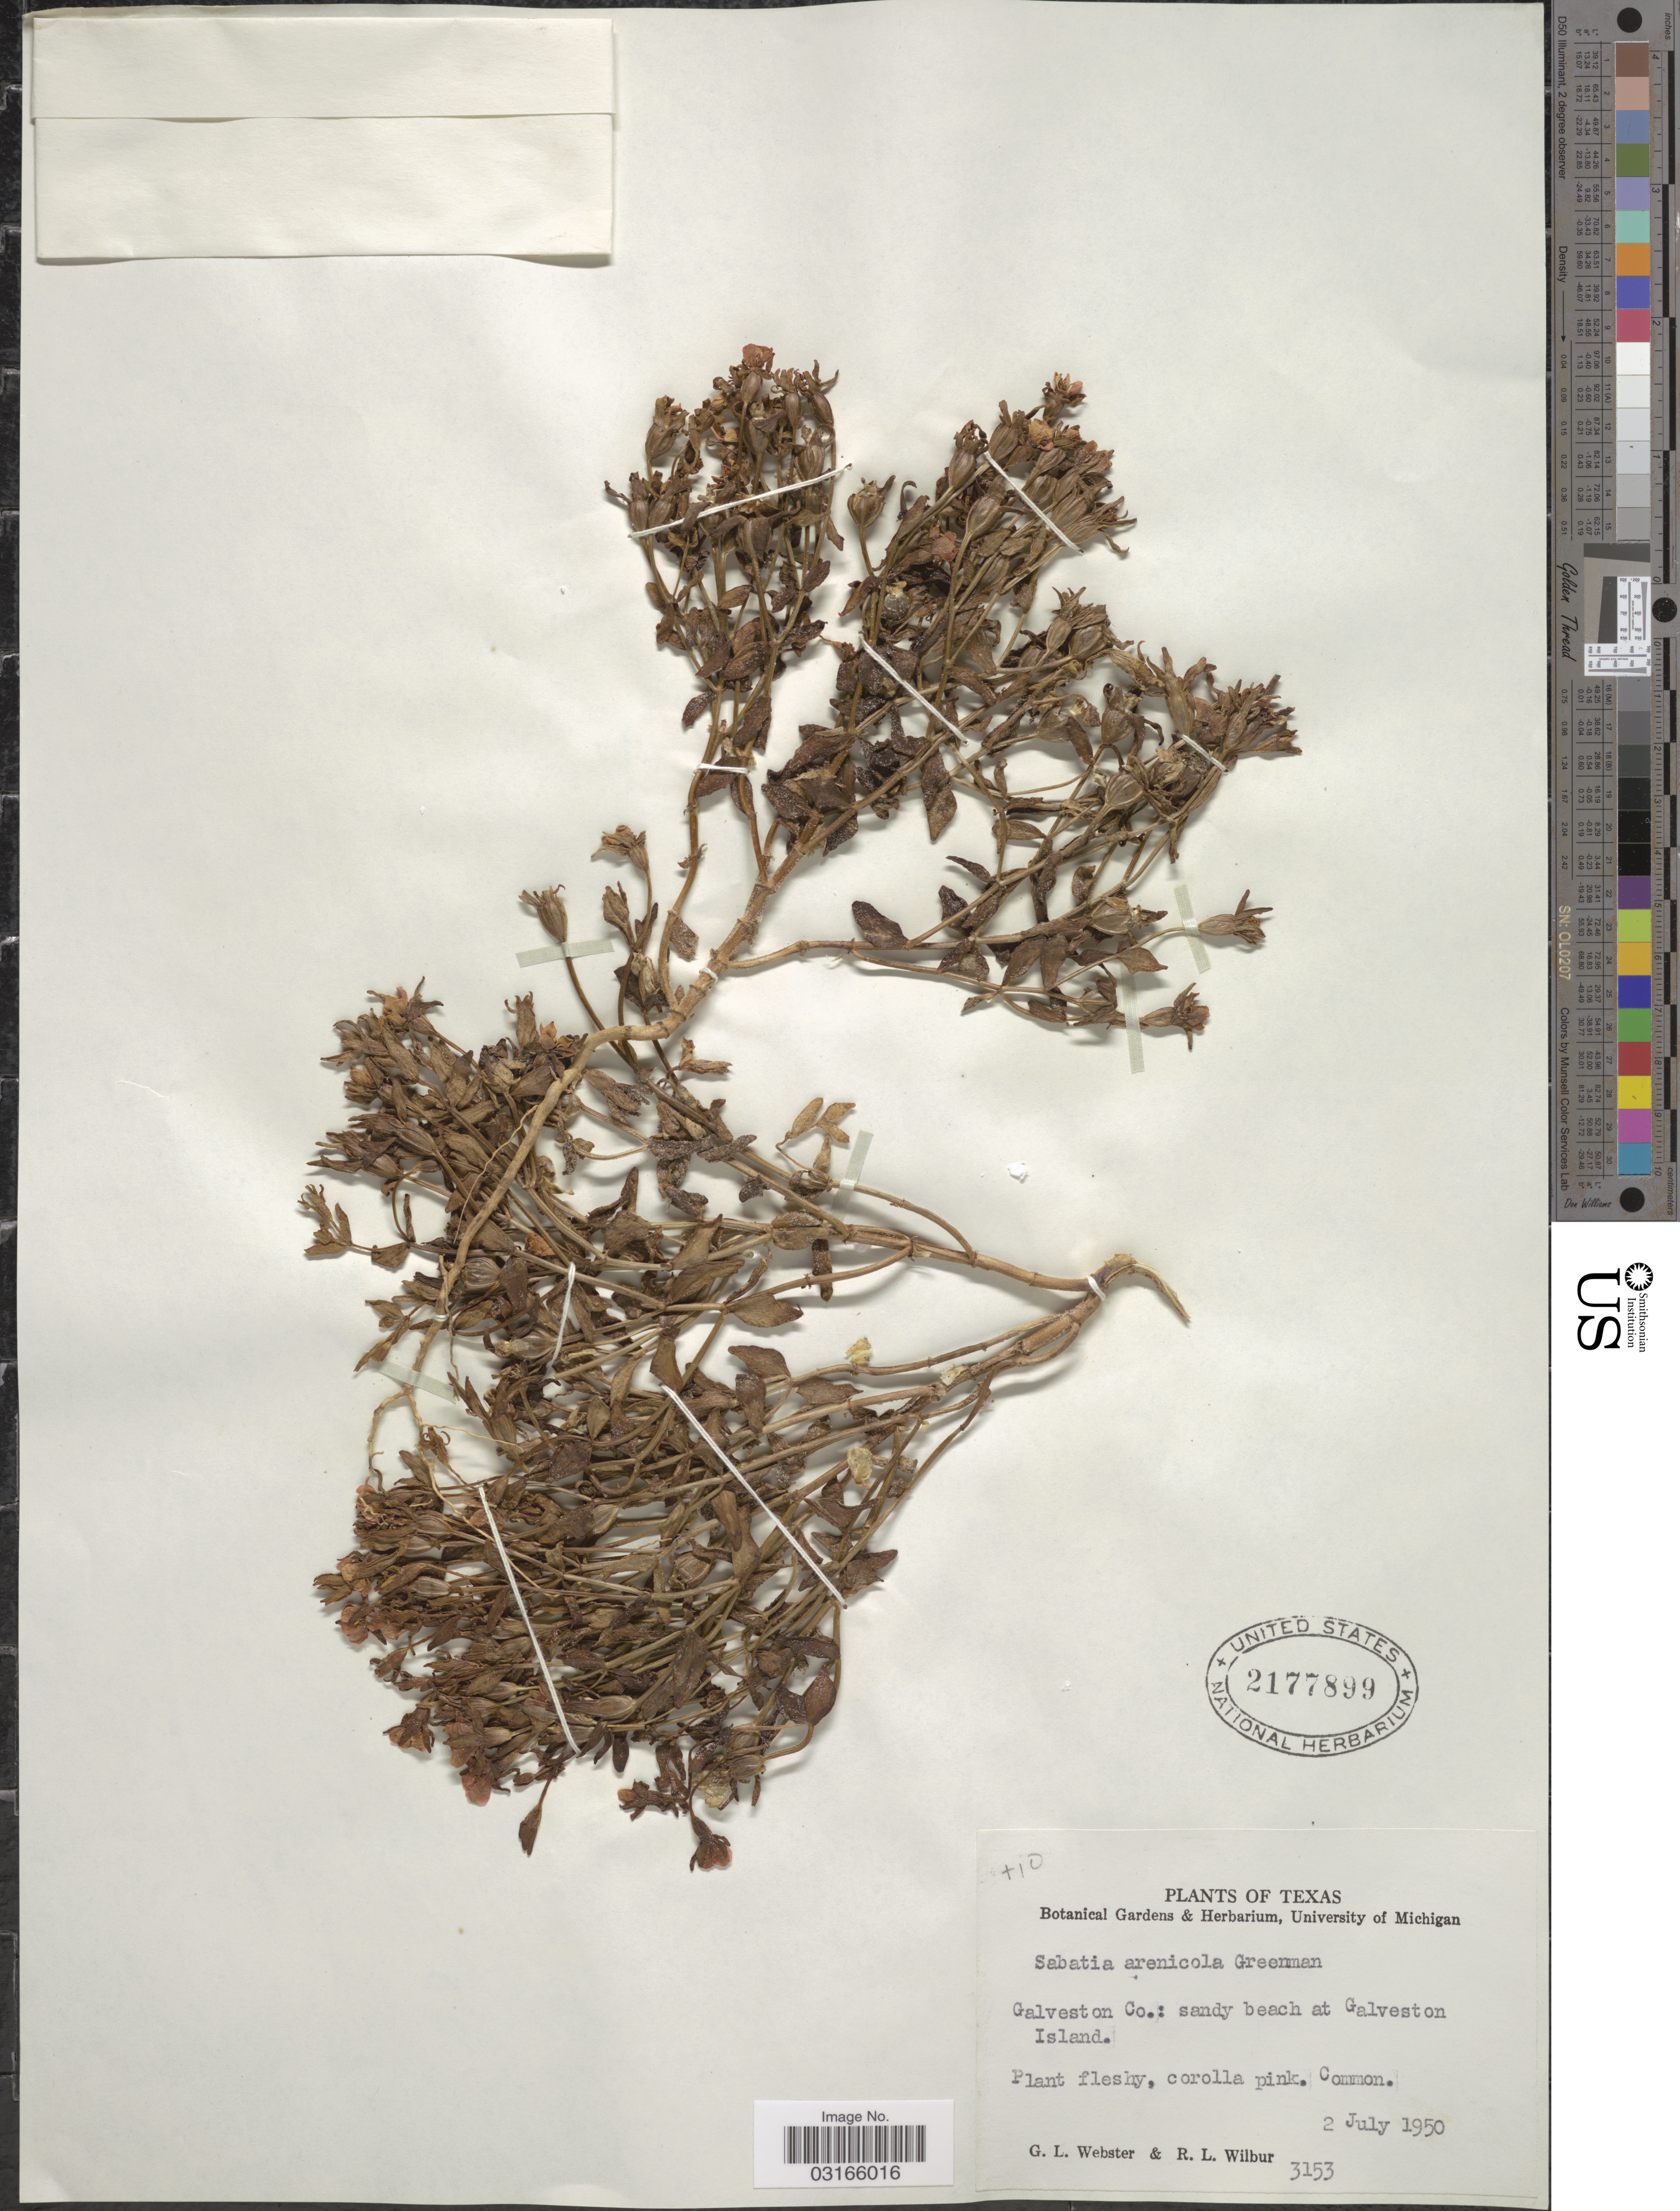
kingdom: Plantae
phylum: Tracheophyta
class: Magnoliopsida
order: Gentianales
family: Gentianaceae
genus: Sabatia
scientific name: Sabatia arenicola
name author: Greenm.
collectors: G. L. Webster & R. L. Wilbur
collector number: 3153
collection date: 1950-07-02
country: United States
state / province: Texas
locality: Galveston Co.: sandy beach at Galveston Island.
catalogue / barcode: US 2177899